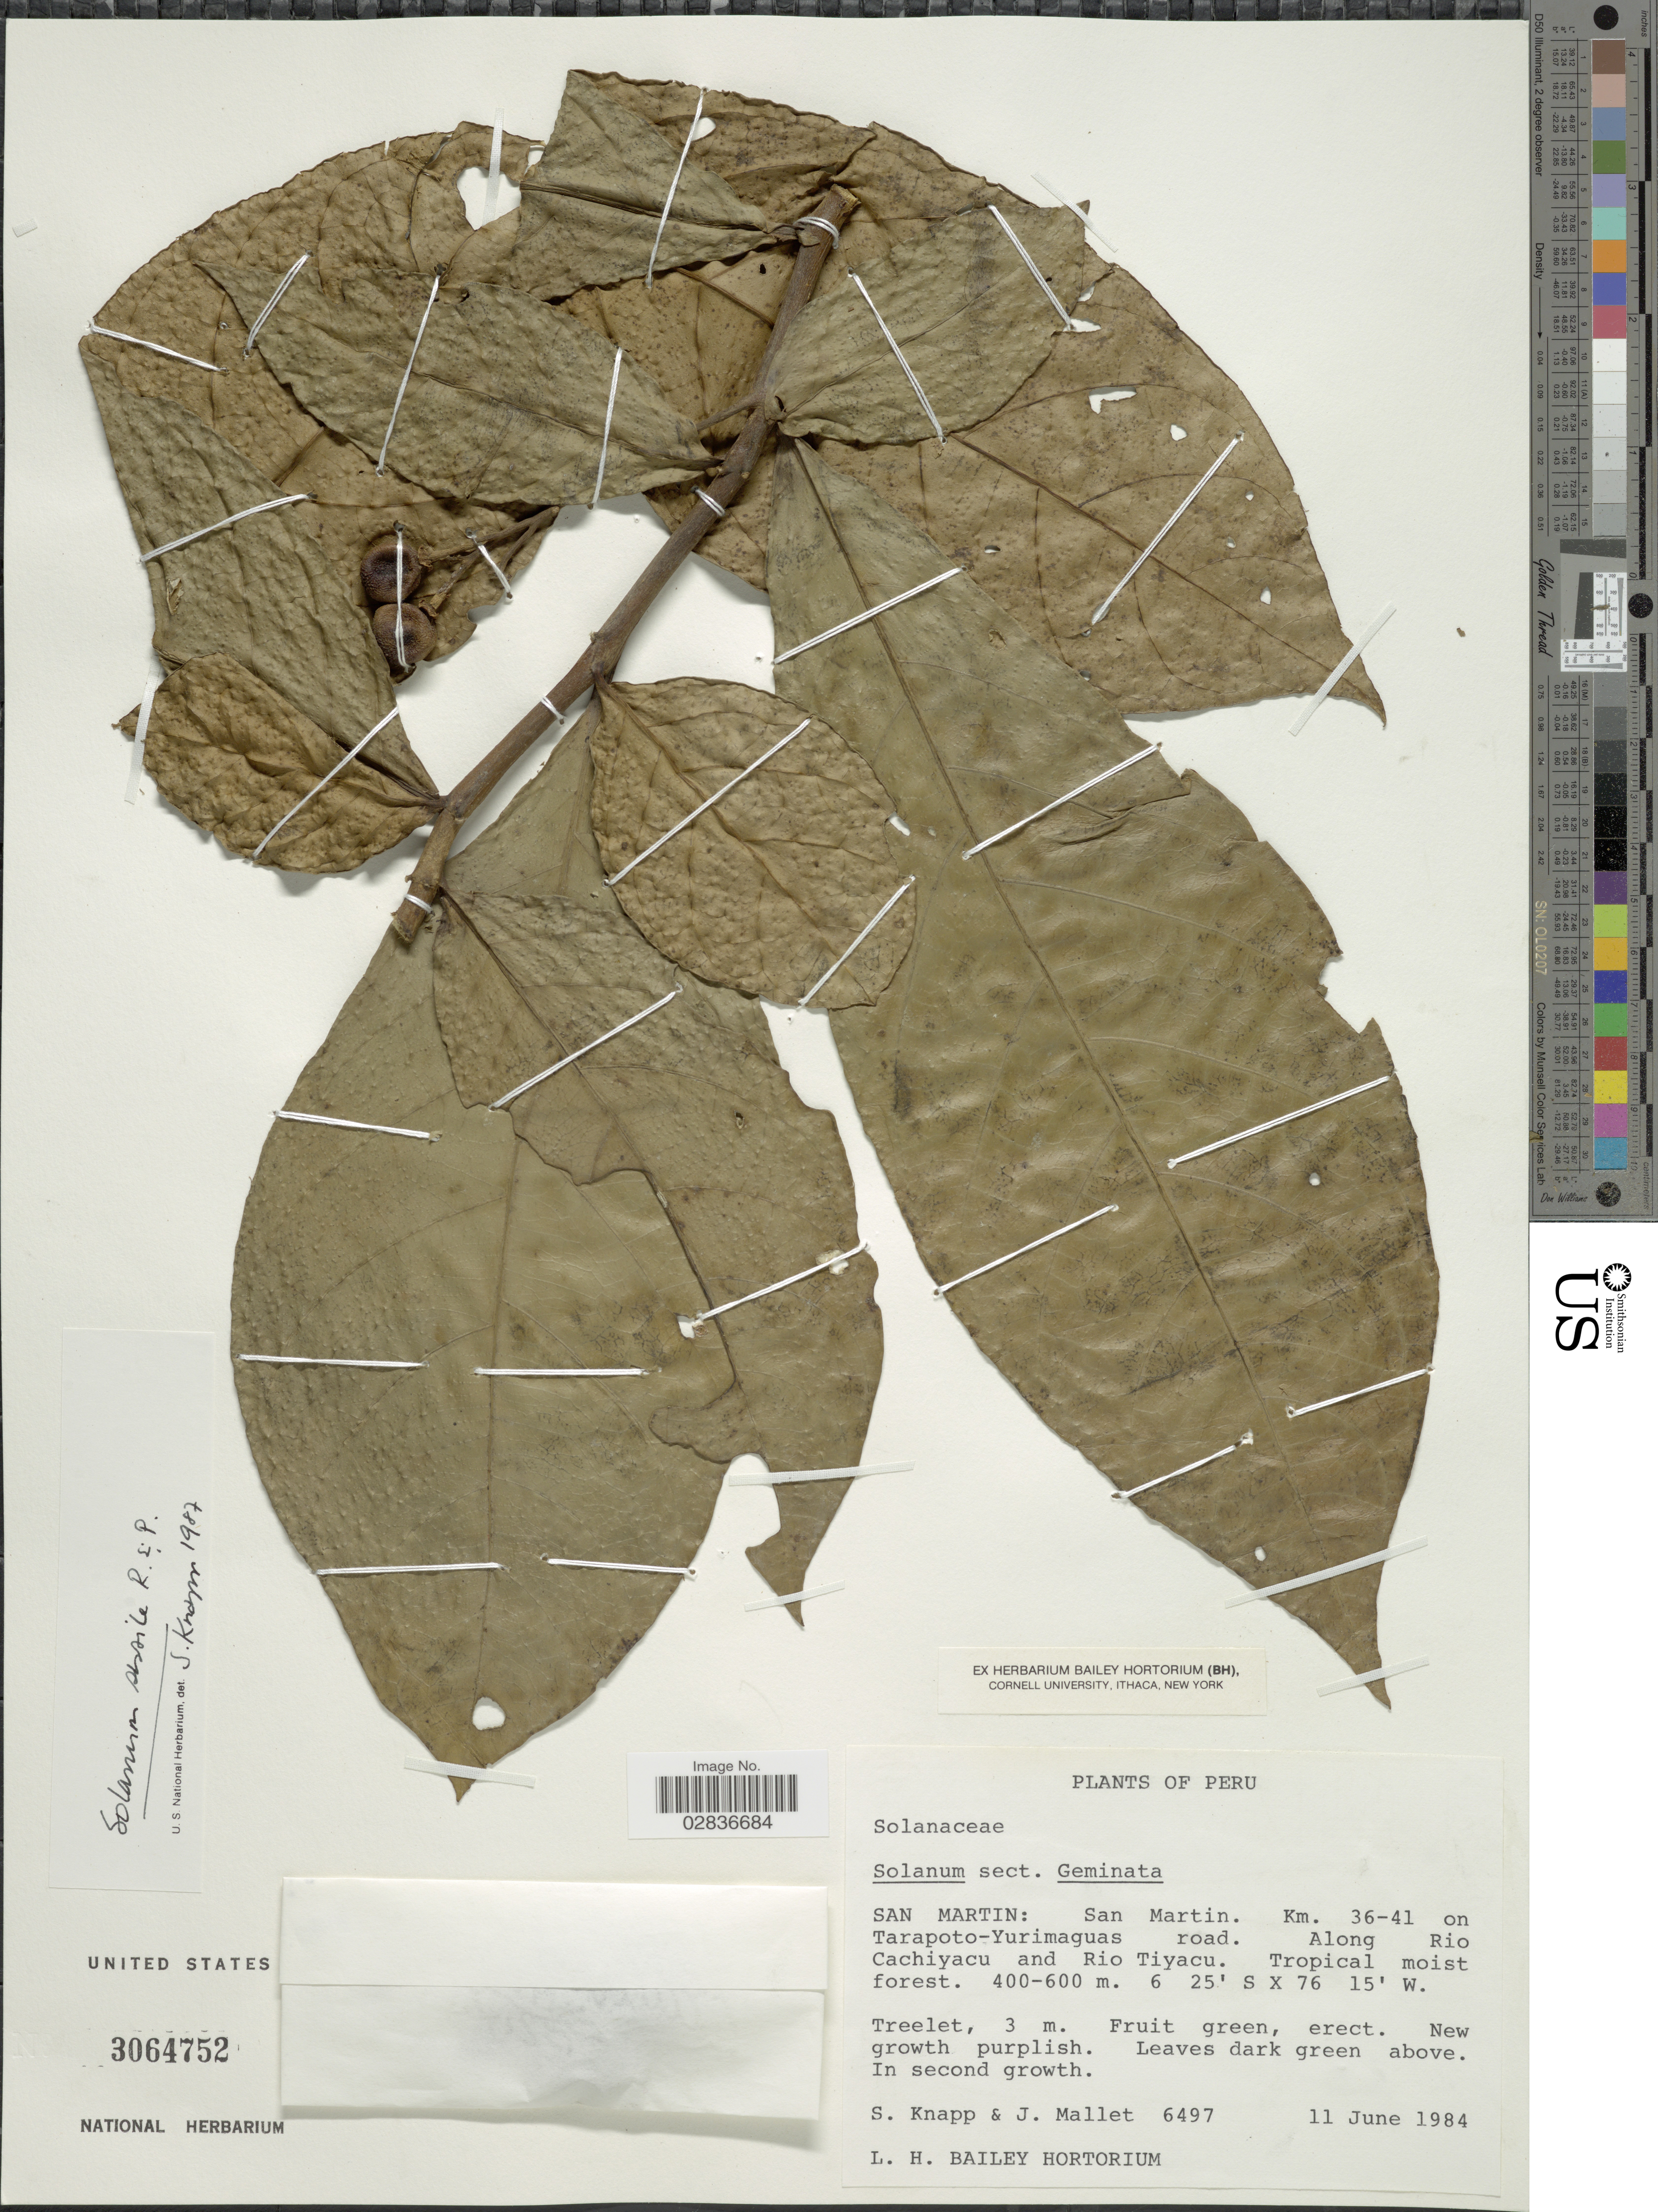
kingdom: Plantae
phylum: Tracheophyta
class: Magnoliopsida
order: Solanales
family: Solanaceae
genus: Solanum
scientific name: Solanum sessile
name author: Ruiz & Pav.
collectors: S. Knapp & J. Mallet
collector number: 6497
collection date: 1984-06-11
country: Peru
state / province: San Martín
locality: San Martin: San Martin. Km. 36-41 on Tarapoto-Yurimaguas road. Along Rio Cachiyacu and Rio Tiyacu.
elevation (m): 400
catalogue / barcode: US 3064752